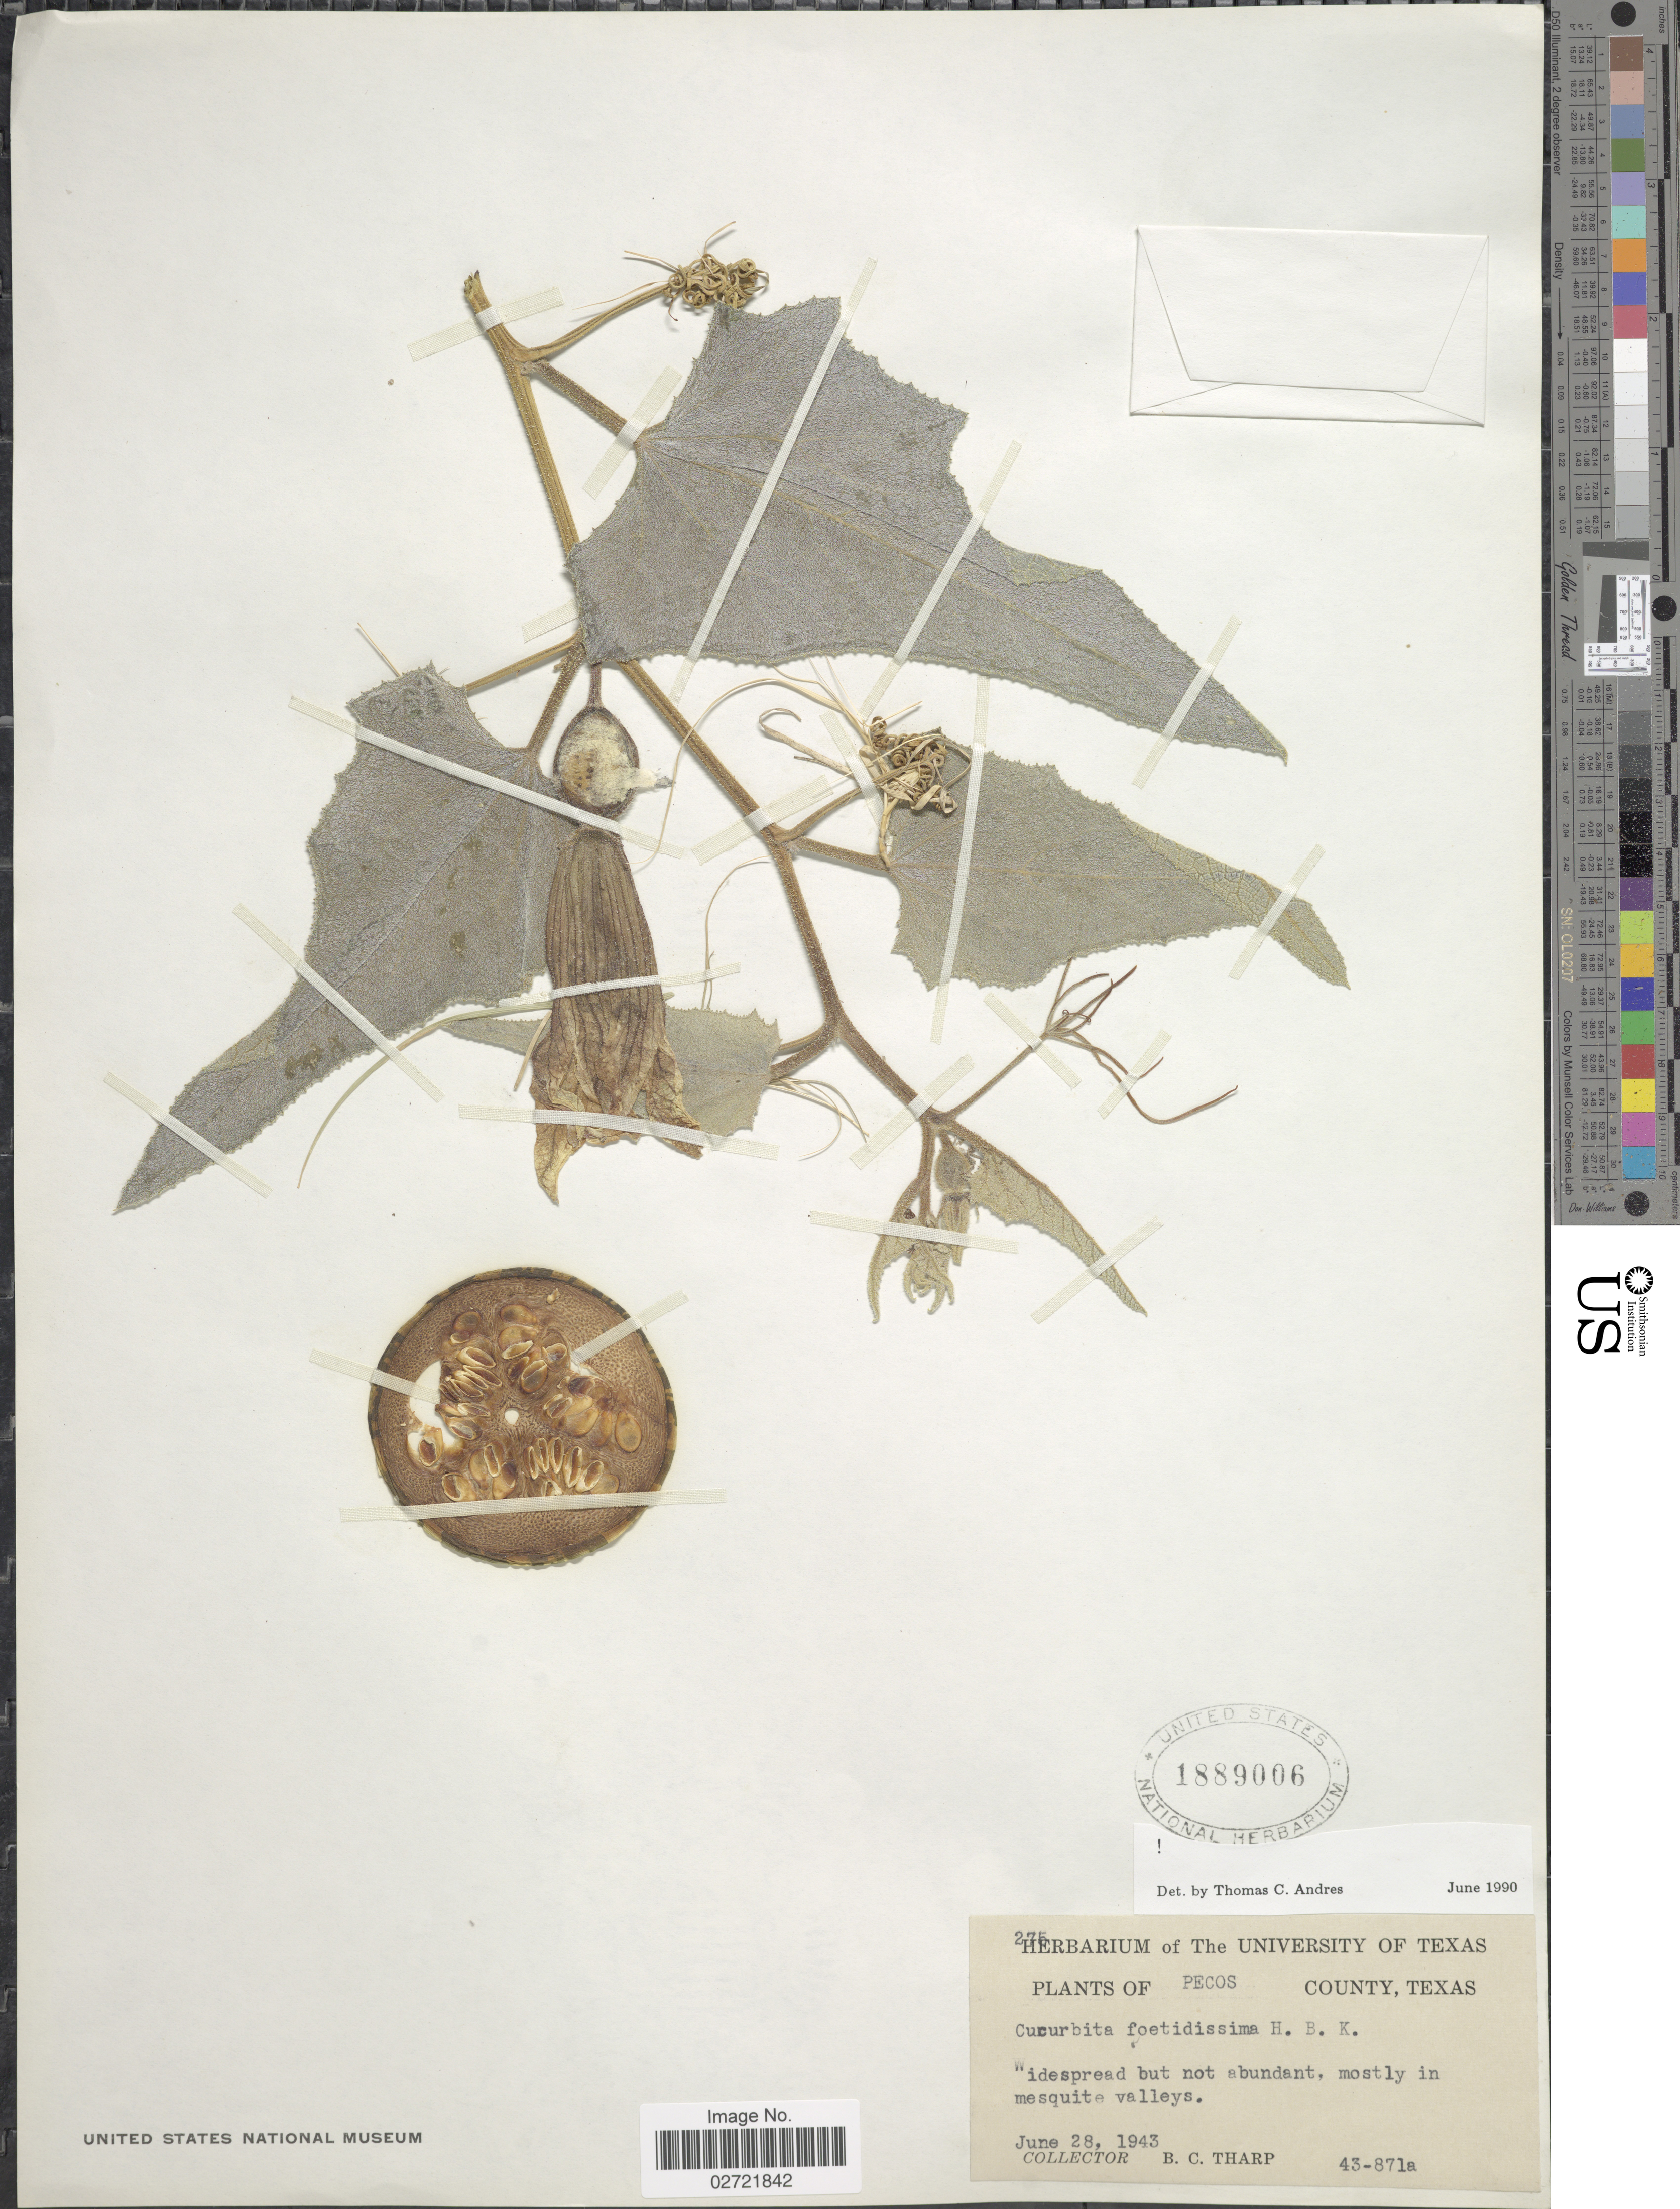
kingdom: Plantae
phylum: Tracheophyta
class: Magnoliopsida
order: Cucurbitales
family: Cucurbitaceae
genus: Cucurbita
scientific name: Cucurbita foetidissima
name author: Kunth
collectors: B. C. Tharp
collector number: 275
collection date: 1943-06-28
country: United States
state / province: Texas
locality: Pecos County, mostly in mesquite valleys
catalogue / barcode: US 1889006